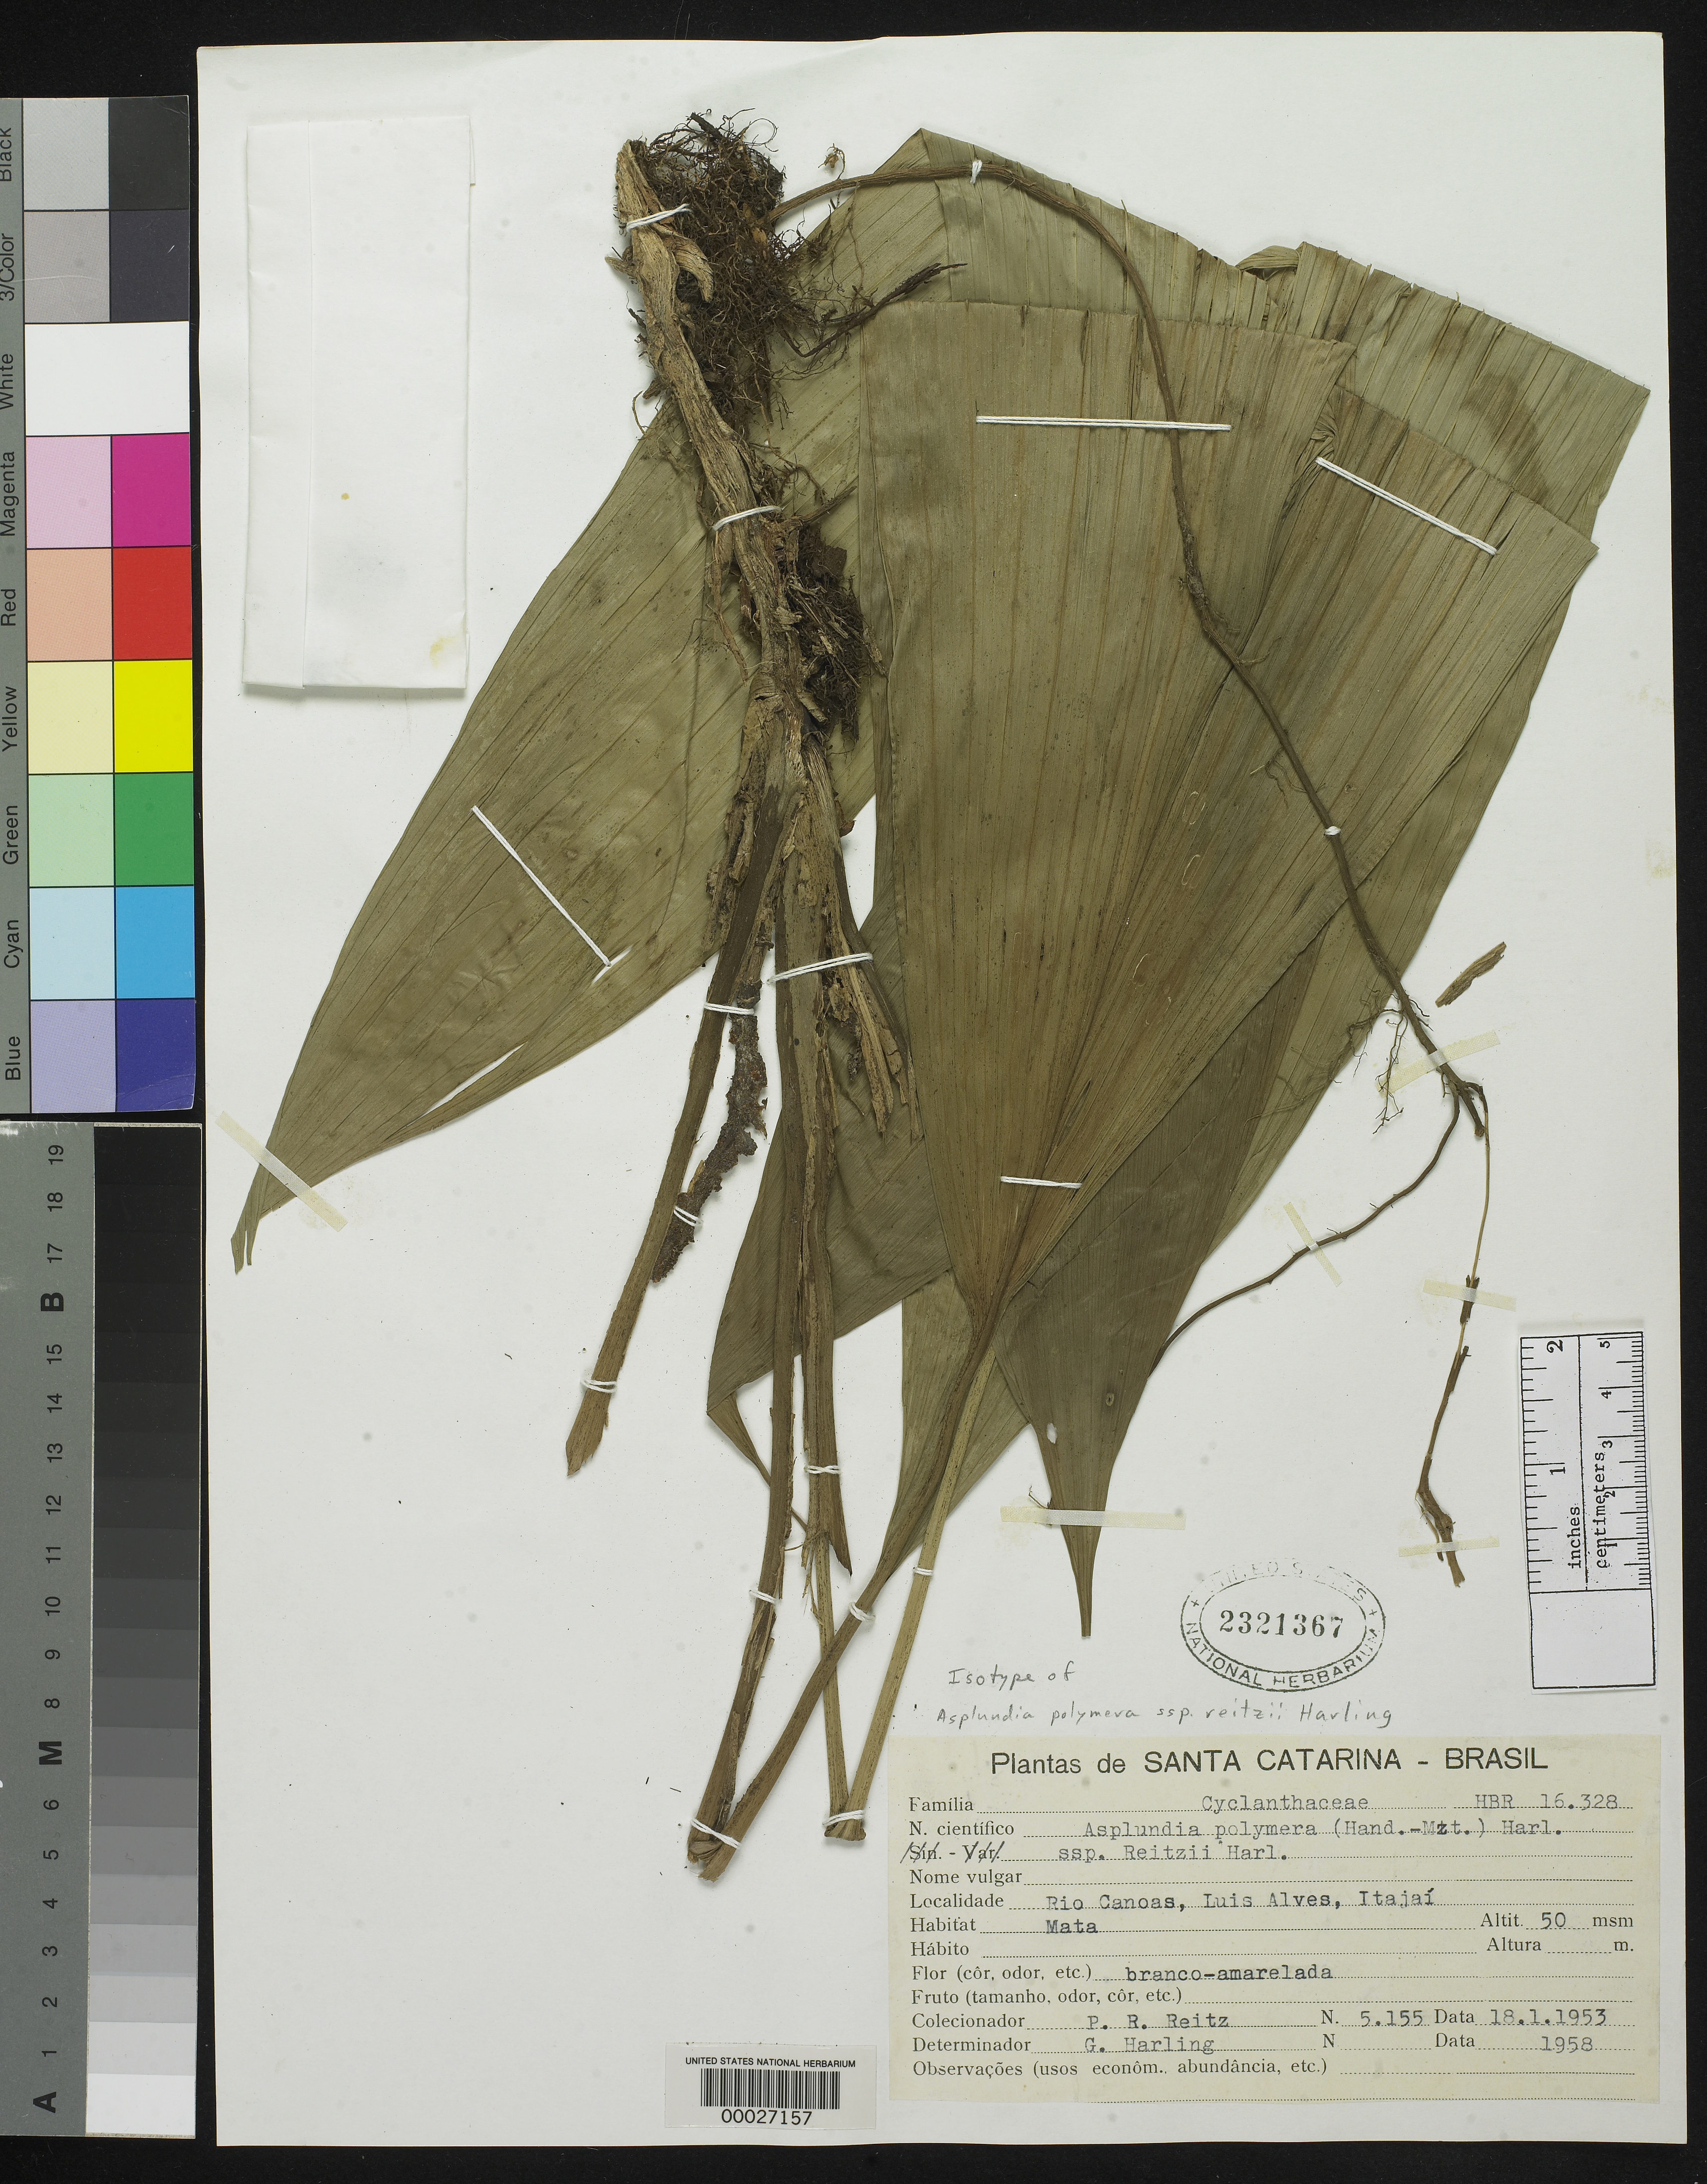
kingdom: Plantae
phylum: Tracheophyta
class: Liliopsida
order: Pandanales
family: Cyclanthaceae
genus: Asplundia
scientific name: Asplundia polymera subsp. reitzii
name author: Harling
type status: Isotype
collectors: R. Reitz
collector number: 5155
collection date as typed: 18 Jan 1953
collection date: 1953-01-18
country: Brazil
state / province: Santa Catarina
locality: Rio Canoas, Itajai, Luisalves.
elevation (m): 50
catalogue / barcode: US 2321367